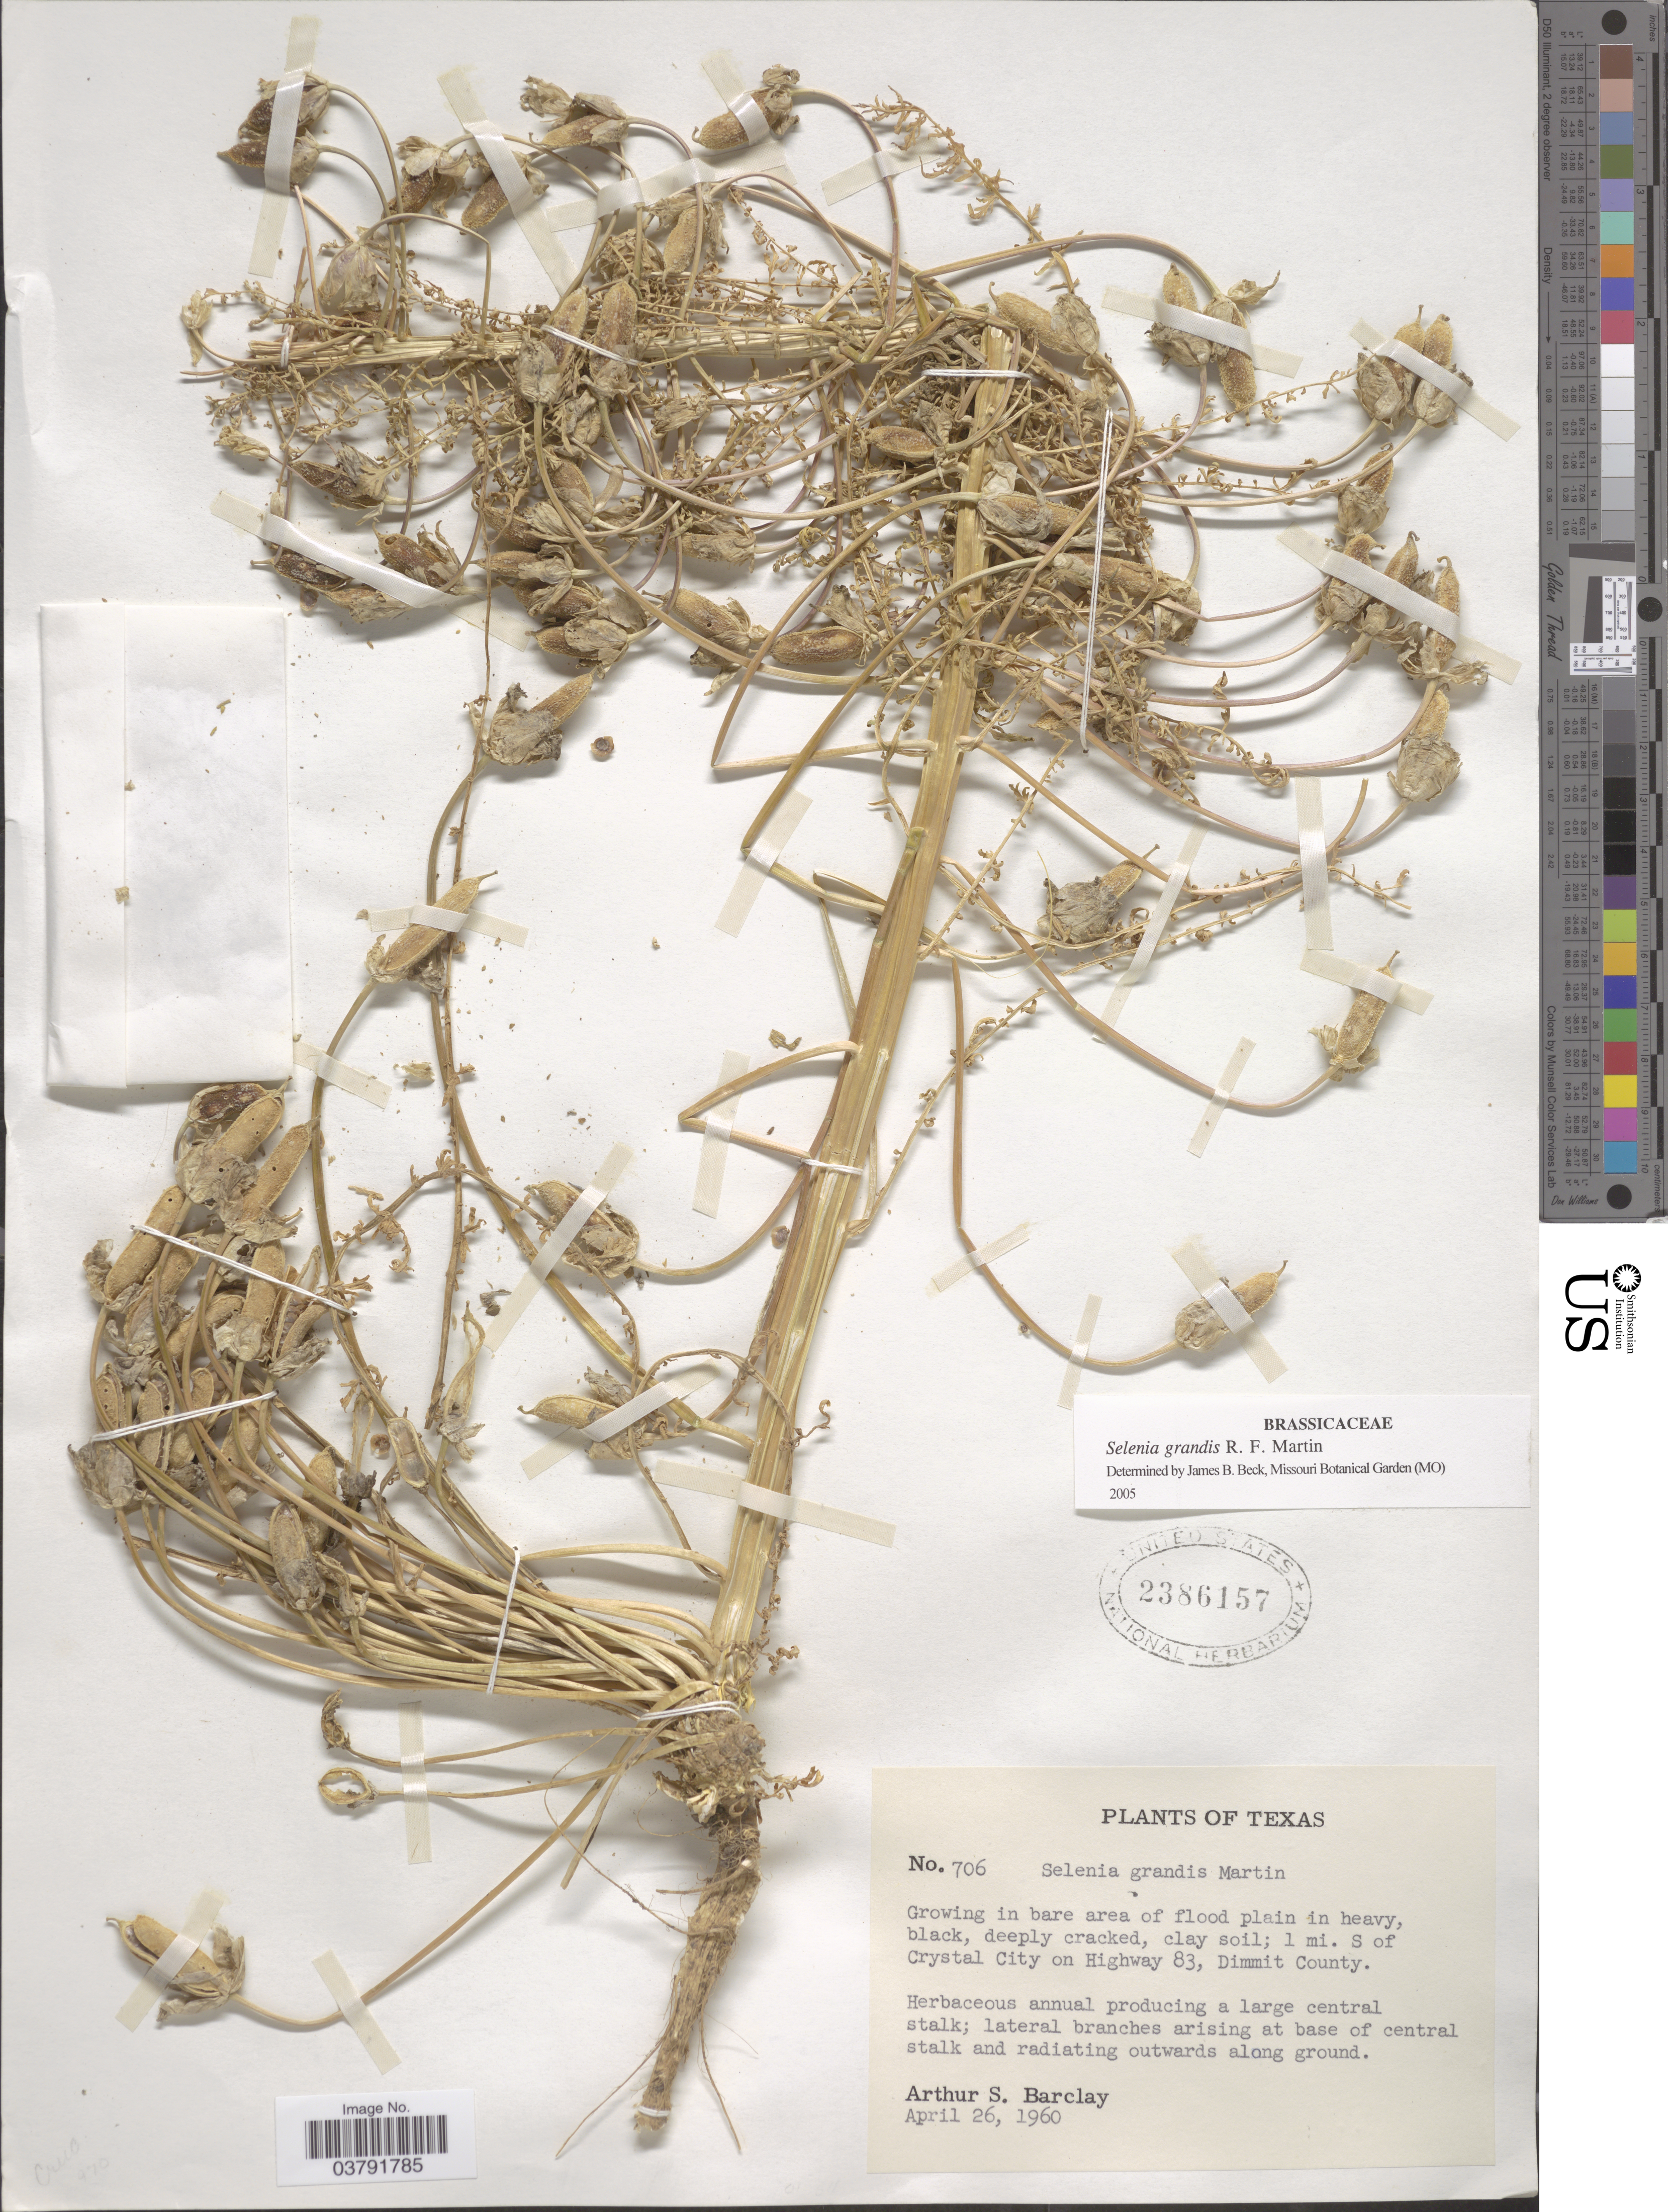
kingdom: Plantae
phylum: Tracheophyta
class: Magnoliopsida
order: Brassicales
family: Brassicaceae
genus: Selenia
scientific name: Selenia grandis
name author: R.F. Martin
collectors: A. S. Barclay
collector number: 706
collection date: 1960-04-26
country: United States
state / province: Texas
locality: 1 mi. S of Crystal City on Highway 83, Dimmit County.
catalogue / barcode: US 2386157